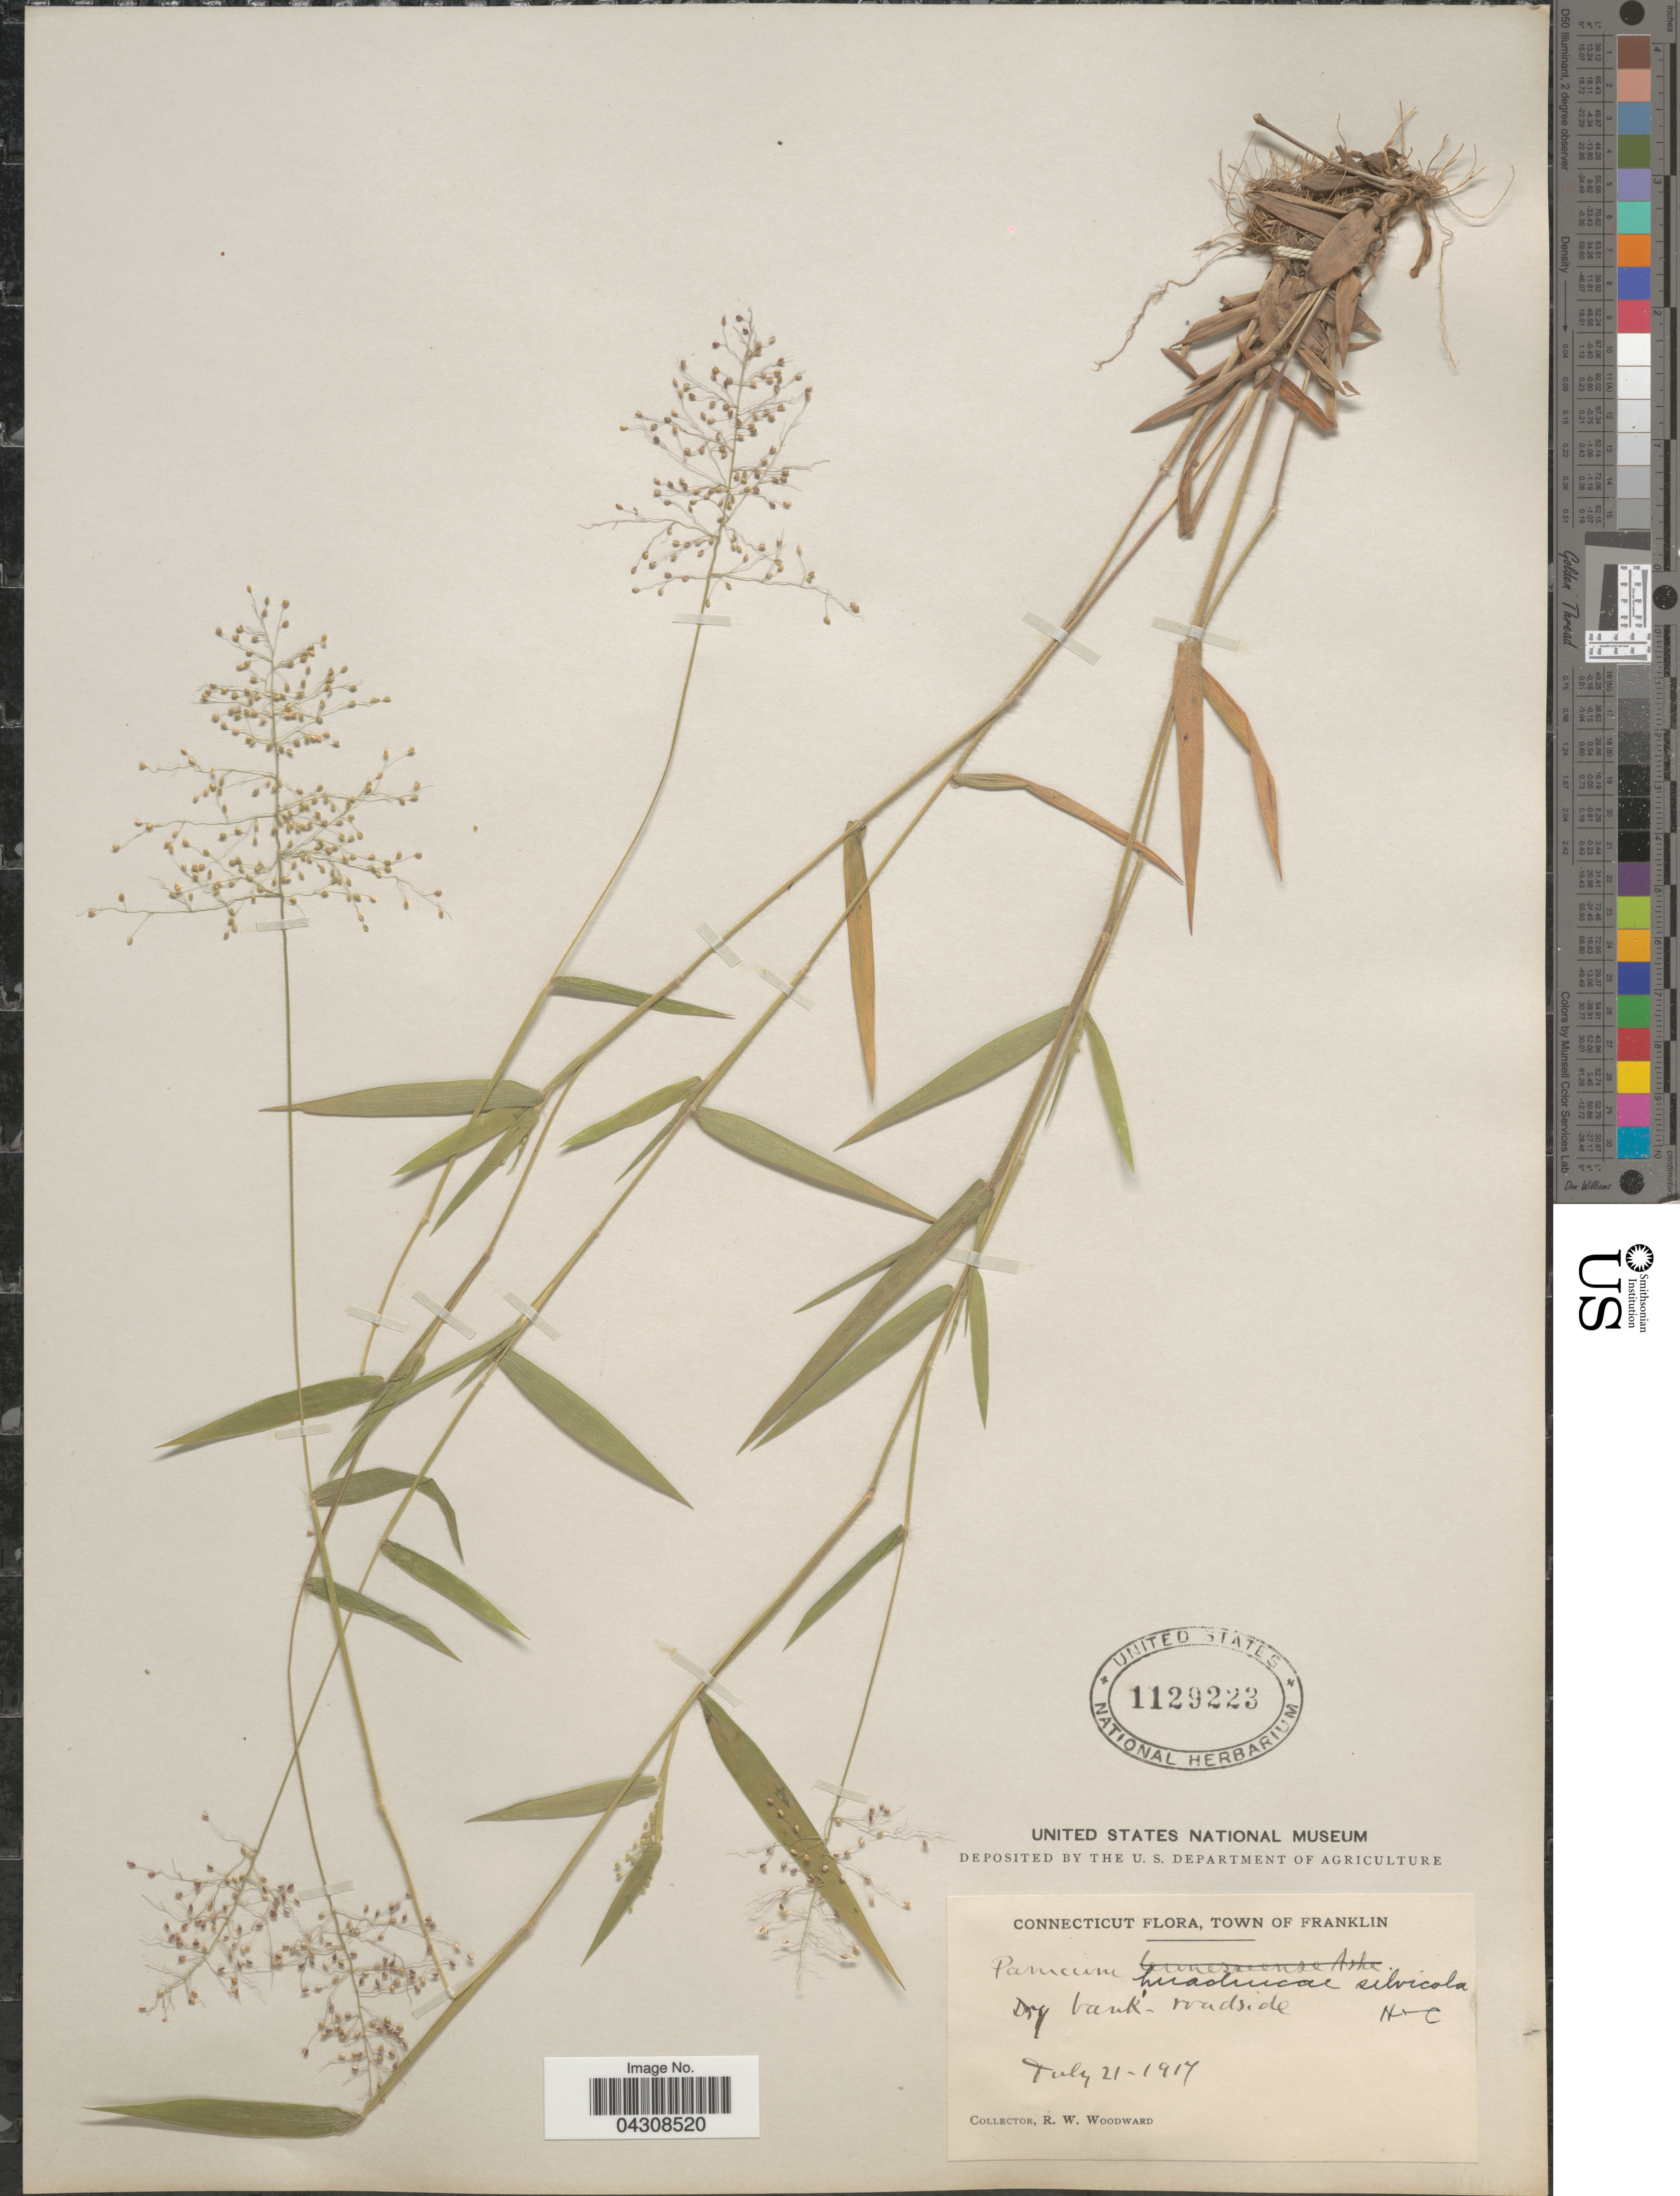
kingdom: Plantae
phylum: Tracheophyta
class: Liliopsida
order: Poales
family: Poaceae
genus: Dichanthelium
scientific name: Dichanthelium acuminatum var. acuminatum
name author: (Sw.) Gould & C.A. Clark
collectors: R. Woodward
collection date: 1917-07-21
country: United States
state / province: Connecticut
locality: Town of Franklin. Dry bank - roadside.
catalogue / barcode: US 1129223